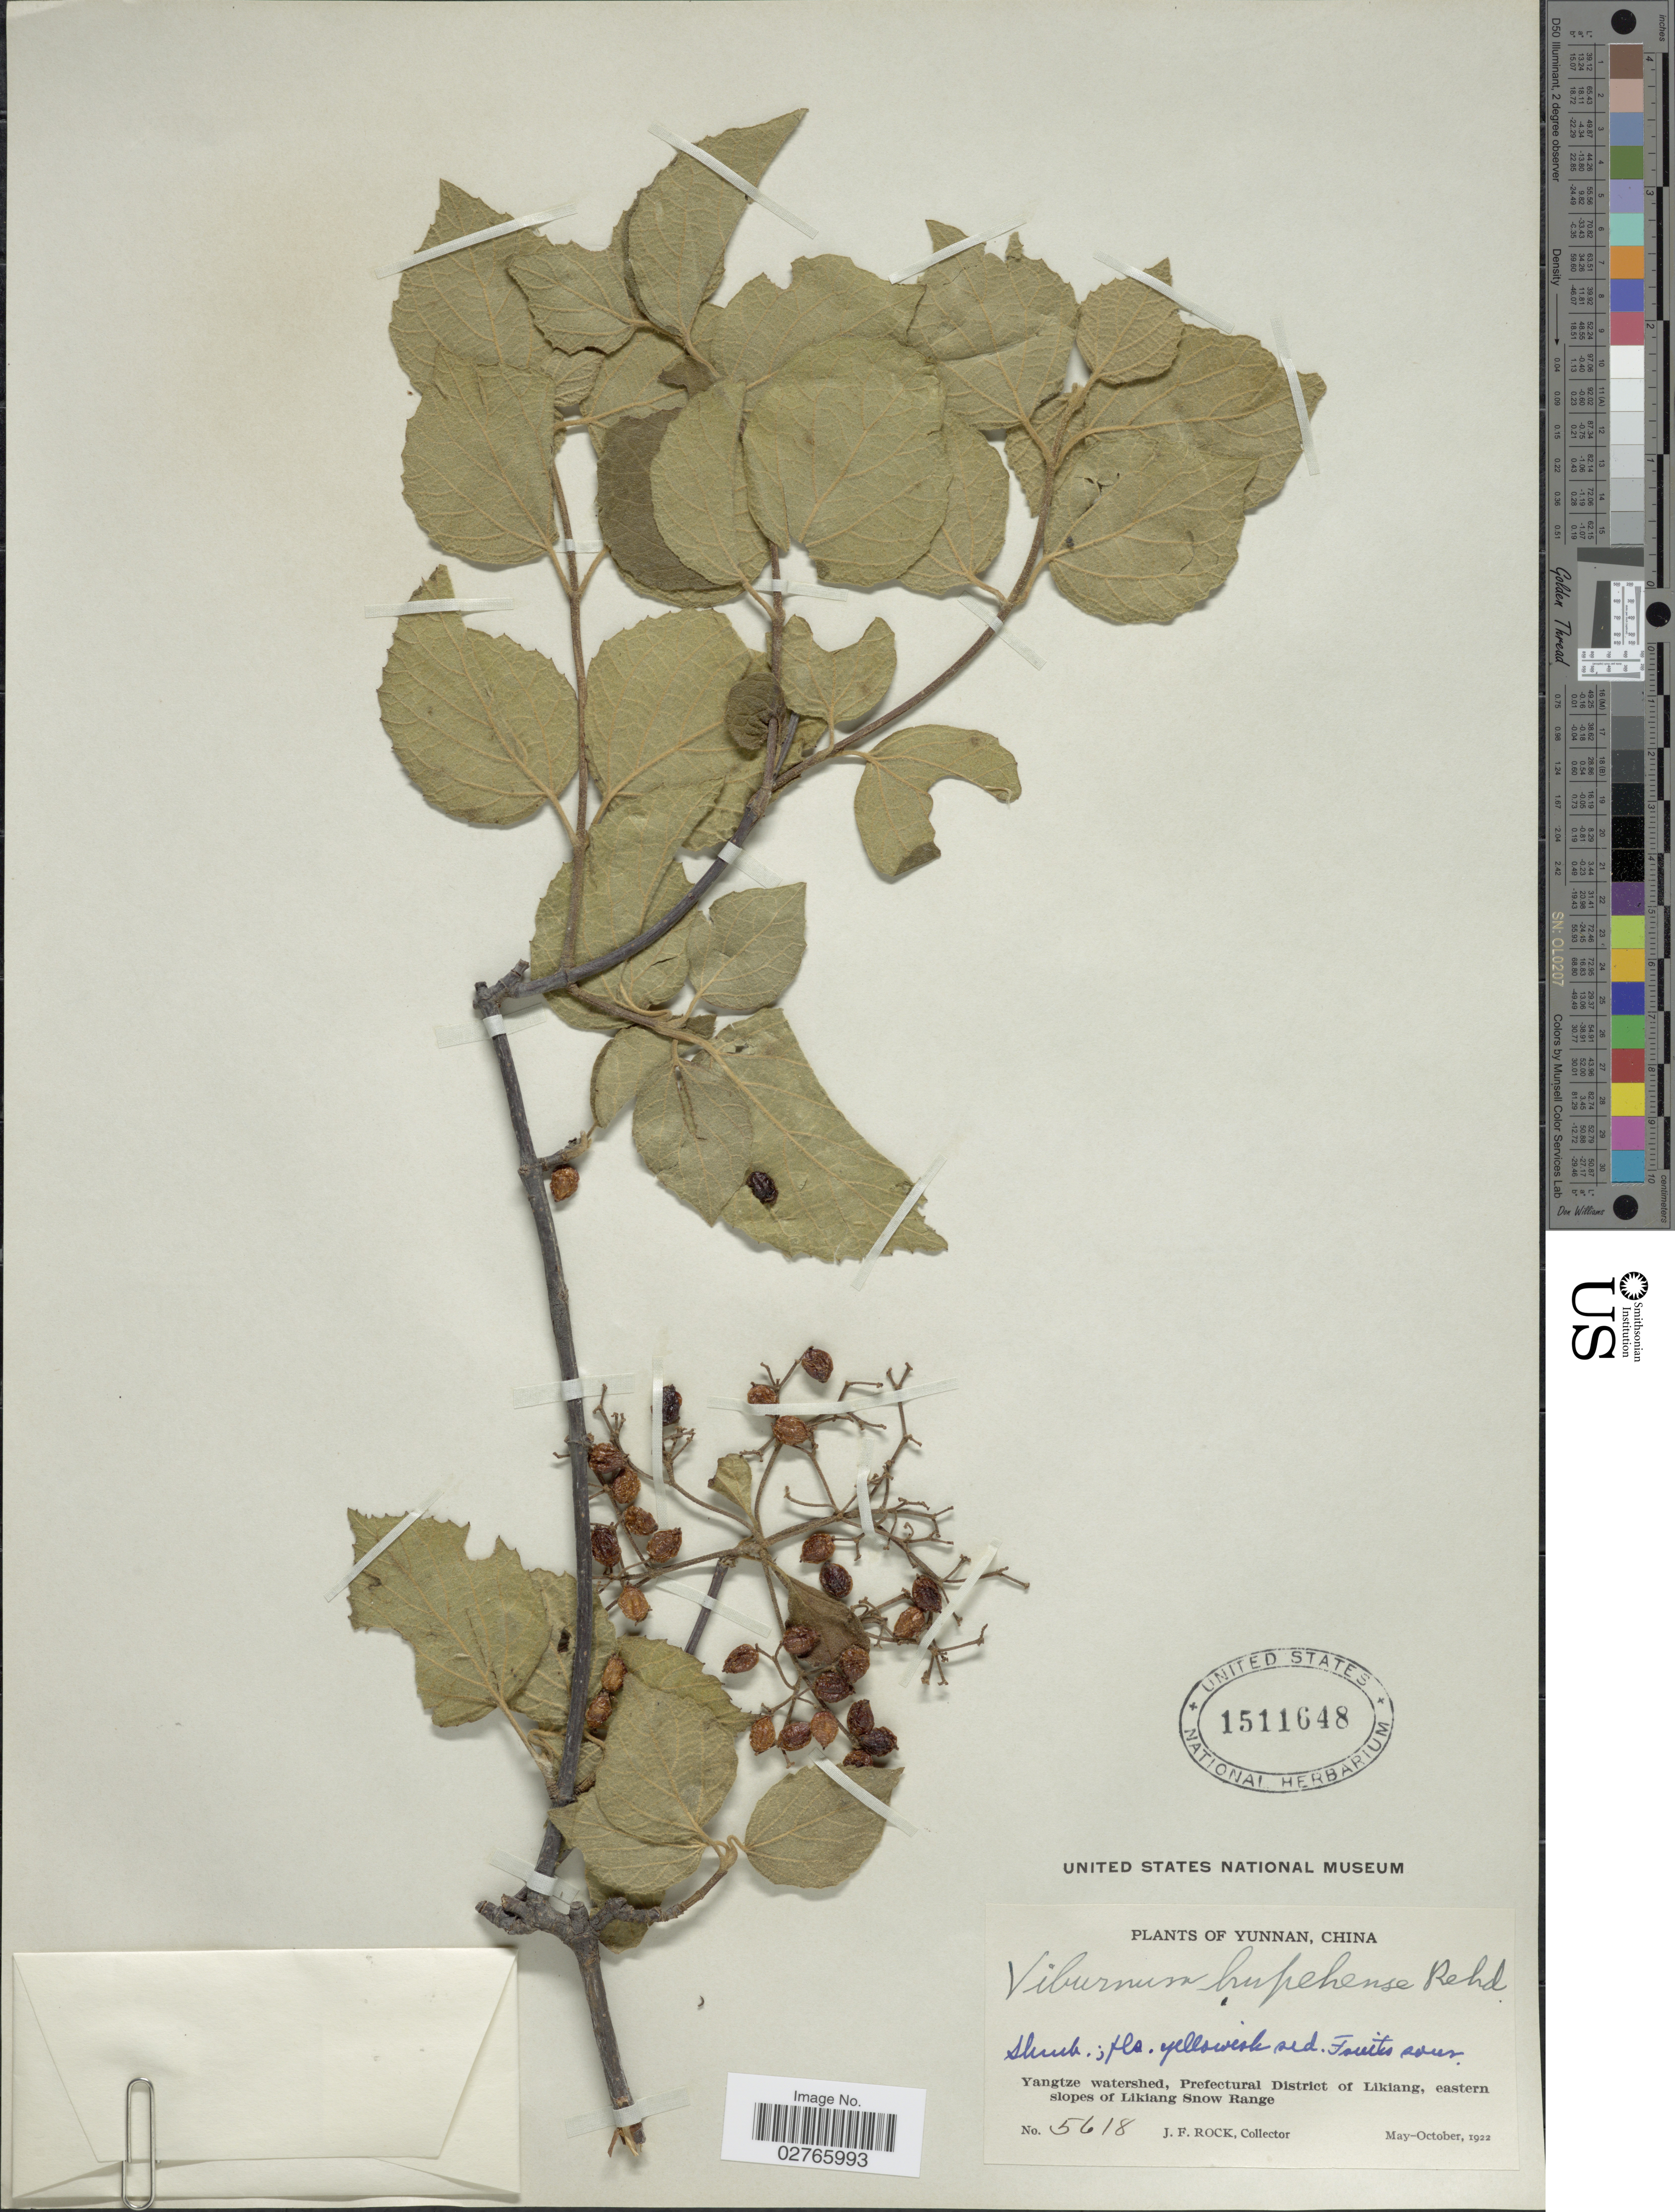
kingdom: Plantae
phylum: Tracheophyta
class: Magnoliopsida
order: Dipsacales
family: Viburnaceae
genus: Viburnum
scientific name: Viburnum hupehense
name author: Rehder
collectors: J. Rock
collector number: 5618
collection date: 1922-05/1922-10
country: China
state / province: Yunnan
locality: Yangtze watershed, Prefectural District of Likiang, eastern slopes of Likiang Snow Range.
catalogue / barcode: US 1511648